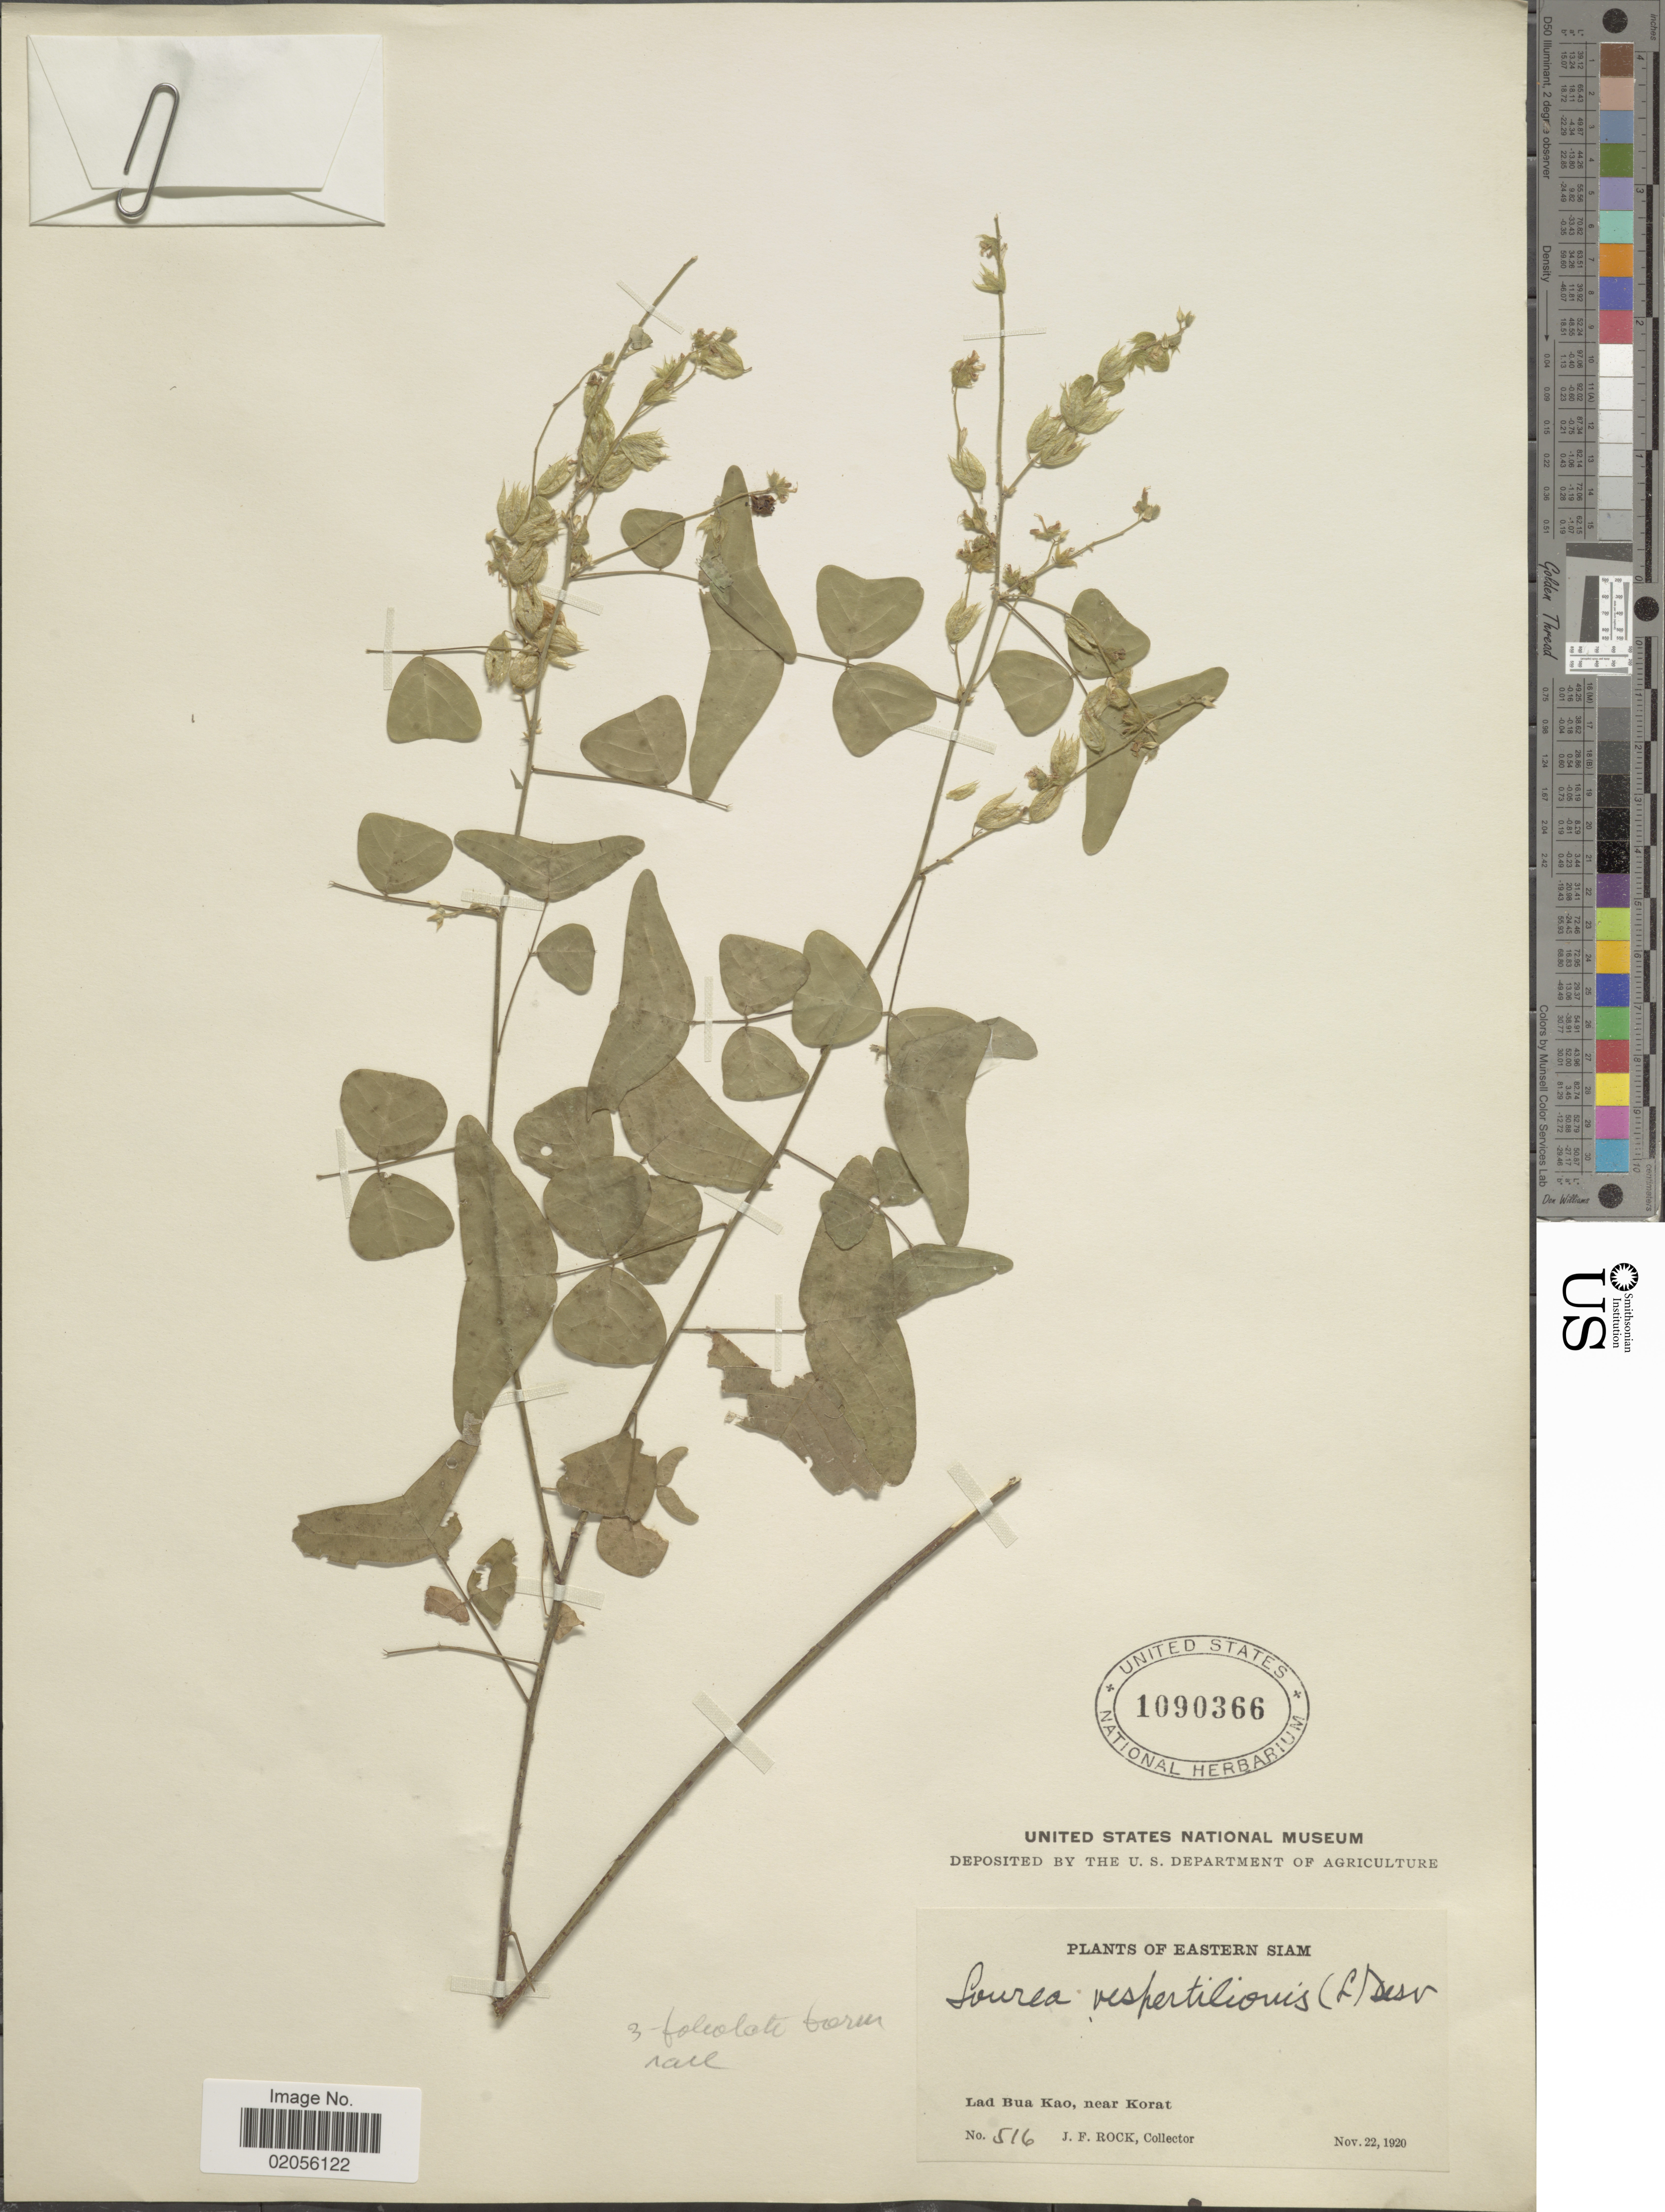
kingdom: Plantae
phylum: Tracheophyta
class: Magnoliopsida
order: Fabales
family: Fabaceae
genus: Lourea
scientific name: Lourea vespertilionis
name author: (L. f.) Desv.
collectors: J. Rock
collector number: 516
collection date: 1920-11-22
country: Thailand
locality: Eastern Siam. Lad Bua Kao, near Korat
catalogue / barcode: US 1090366